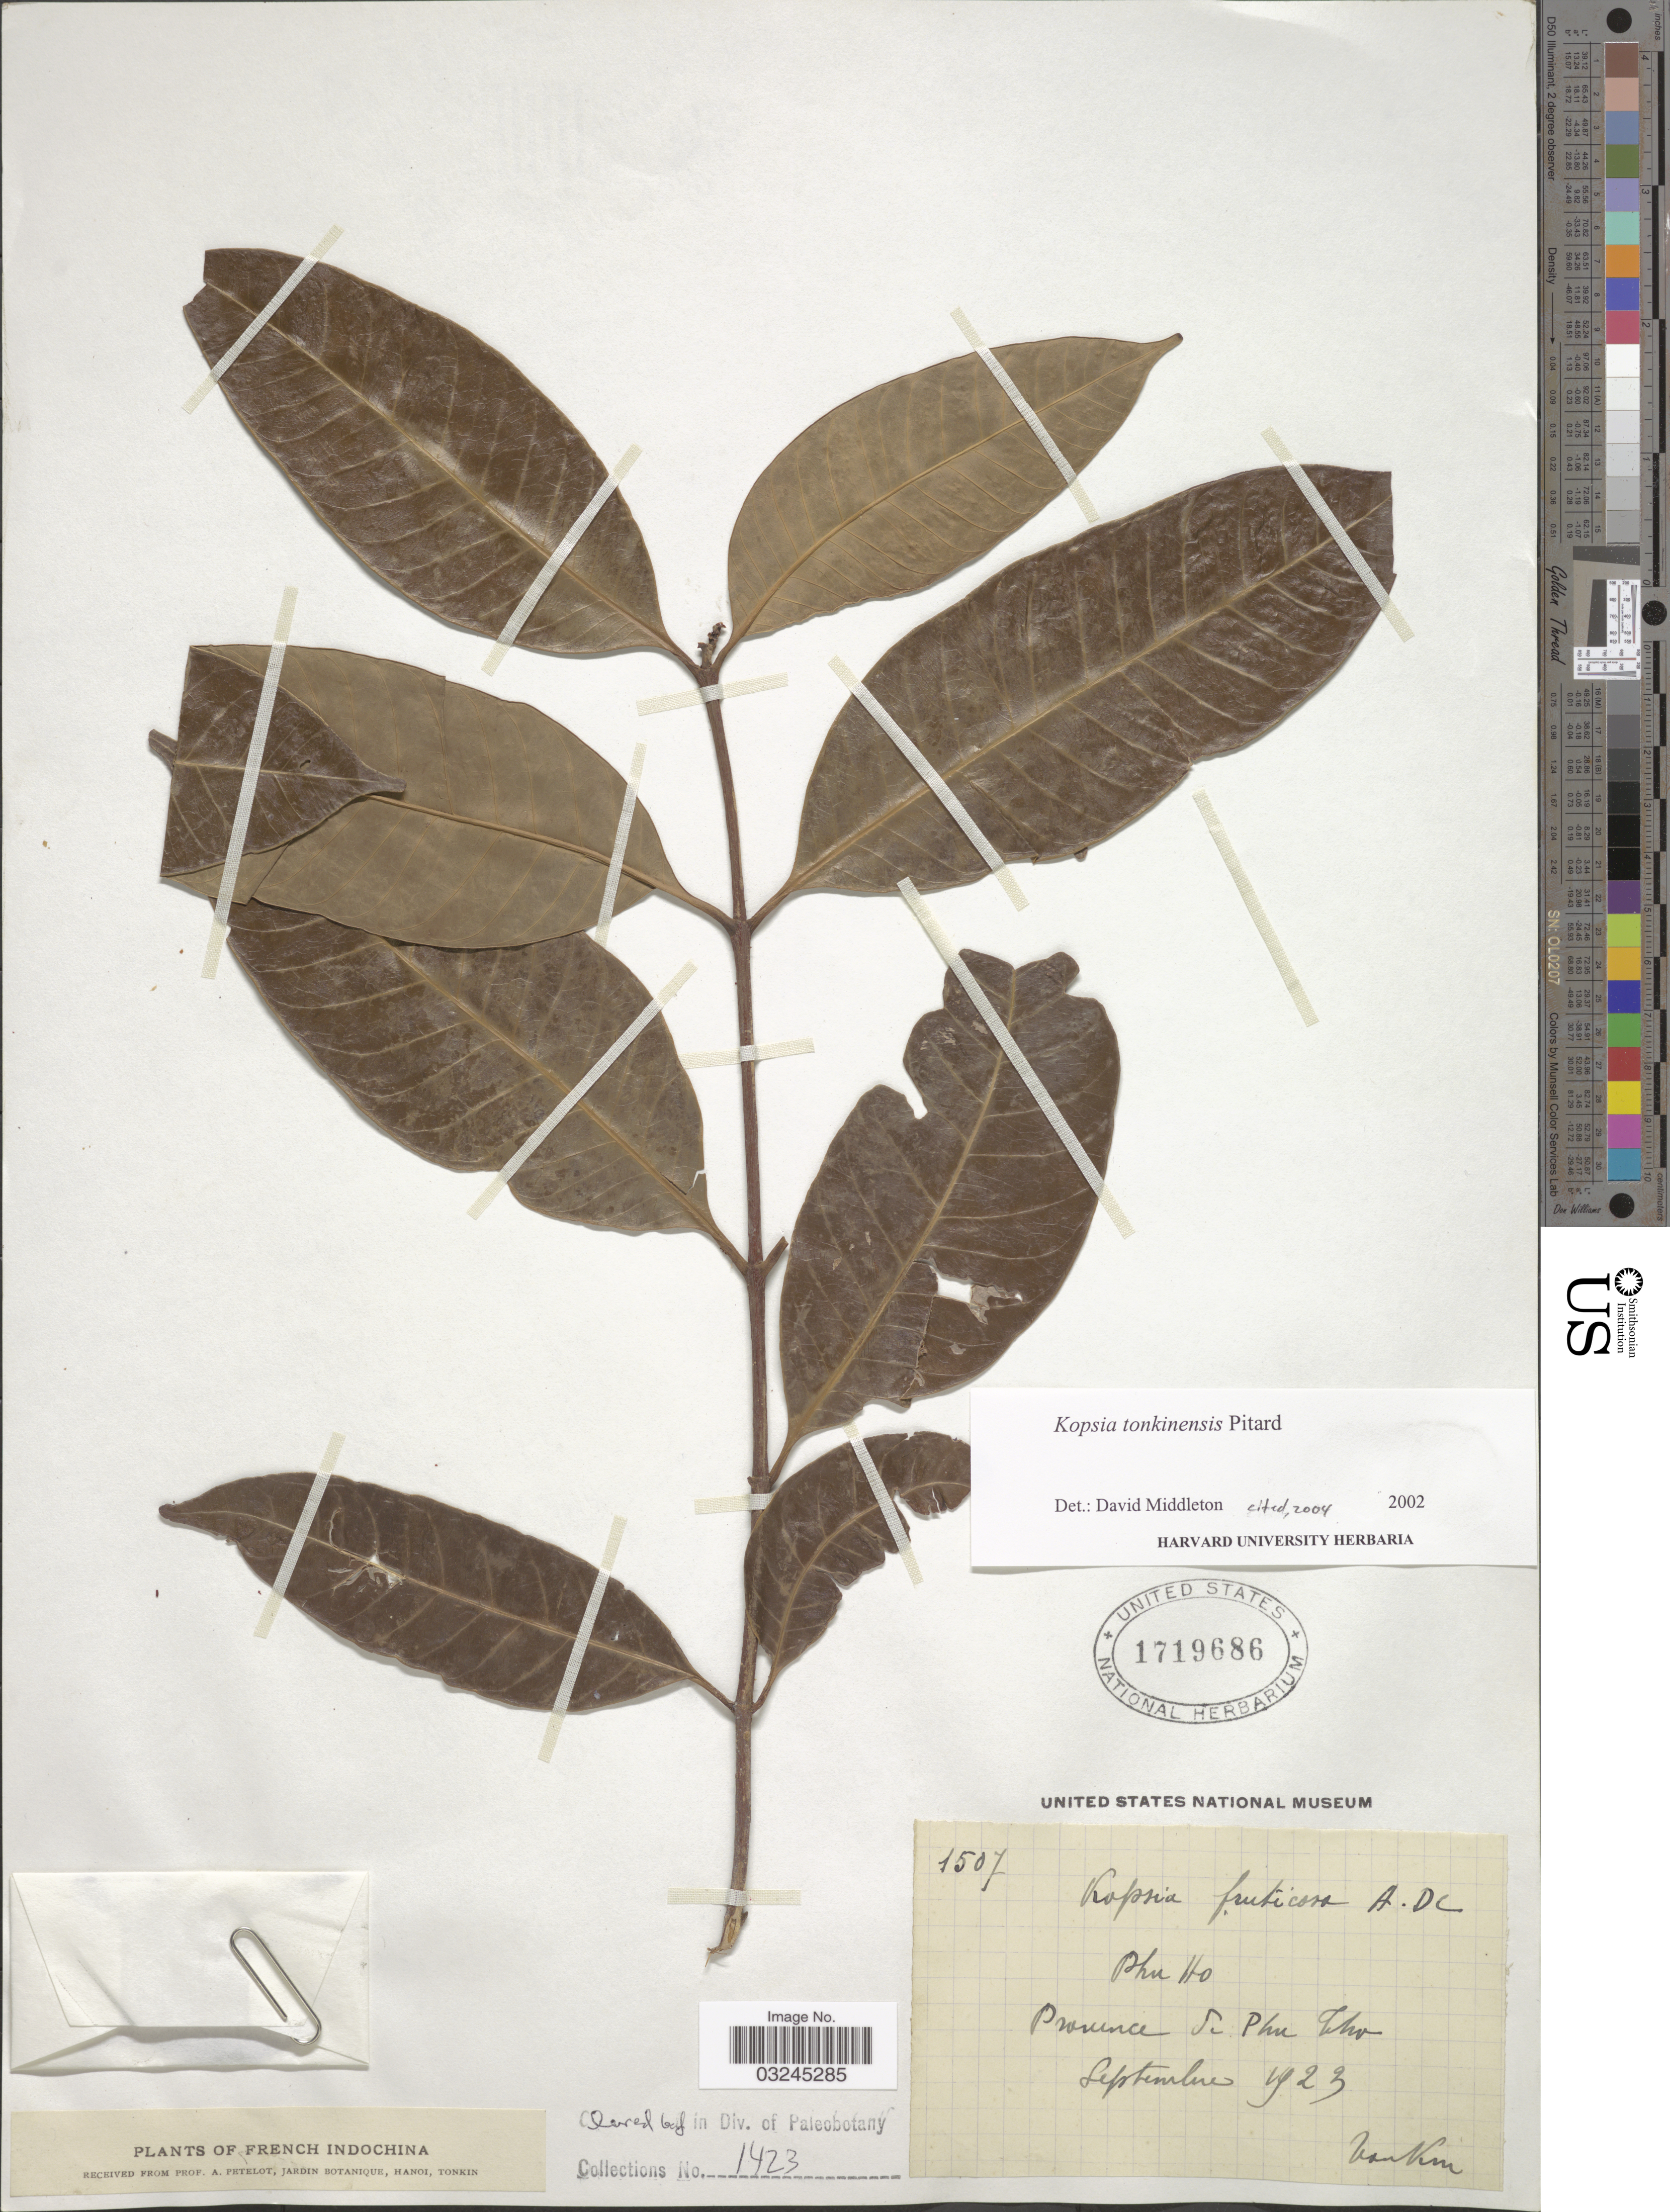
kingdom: Plantae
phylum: Tracheophyta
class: Magnoliopsida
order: Gentianales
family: Apocynaceae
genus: Kopsia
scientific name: Kopsia tonkinensis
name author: Pit.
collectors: P. A. Pételot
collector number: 1507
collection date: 1923-09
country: Vietnam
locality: French Indochina. Phu Ho. Province de Phu Tho [interpreted].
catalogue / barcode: US 1719686